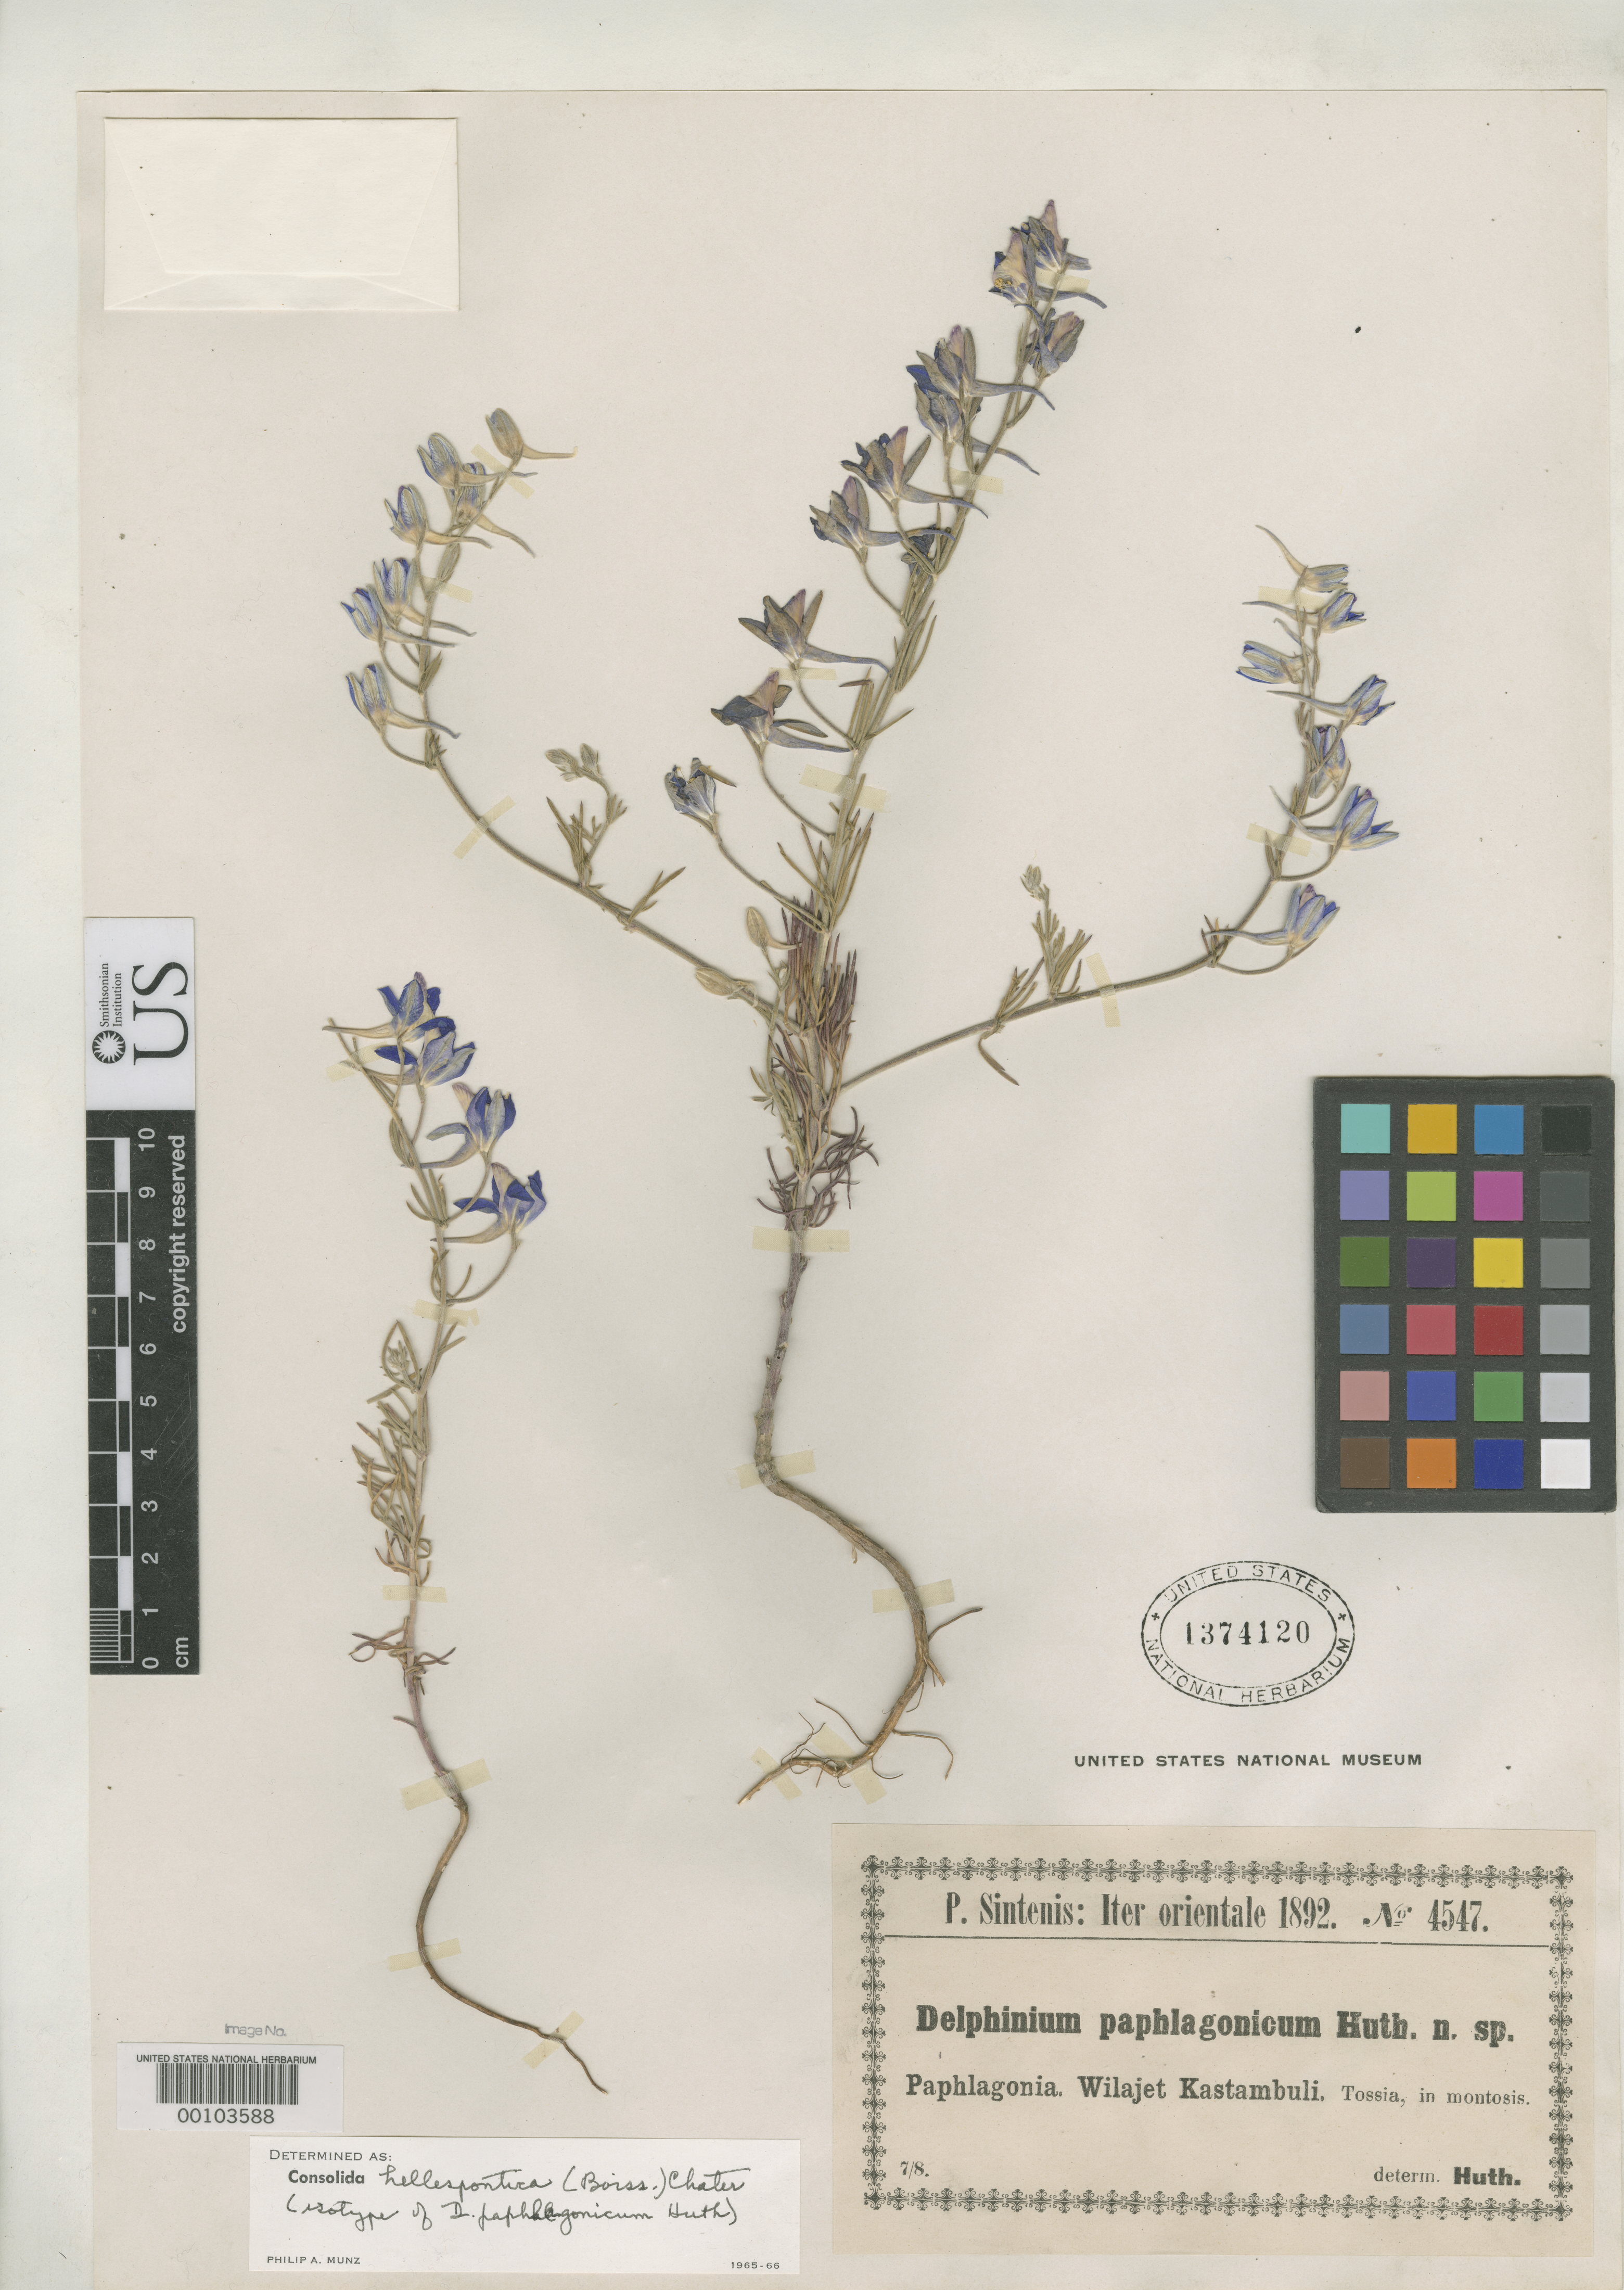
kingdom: Plantae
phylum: Tracheophyta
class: Magnoliopsida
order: Ranunculales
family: Ranunculaceae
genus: Delphinium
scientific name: Delphinium paphlagonicum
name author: Huth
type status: Isotype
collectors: P. Sintenis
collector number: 4547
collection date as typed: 1892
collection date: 1892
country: Turkey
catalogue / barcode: US 1374120